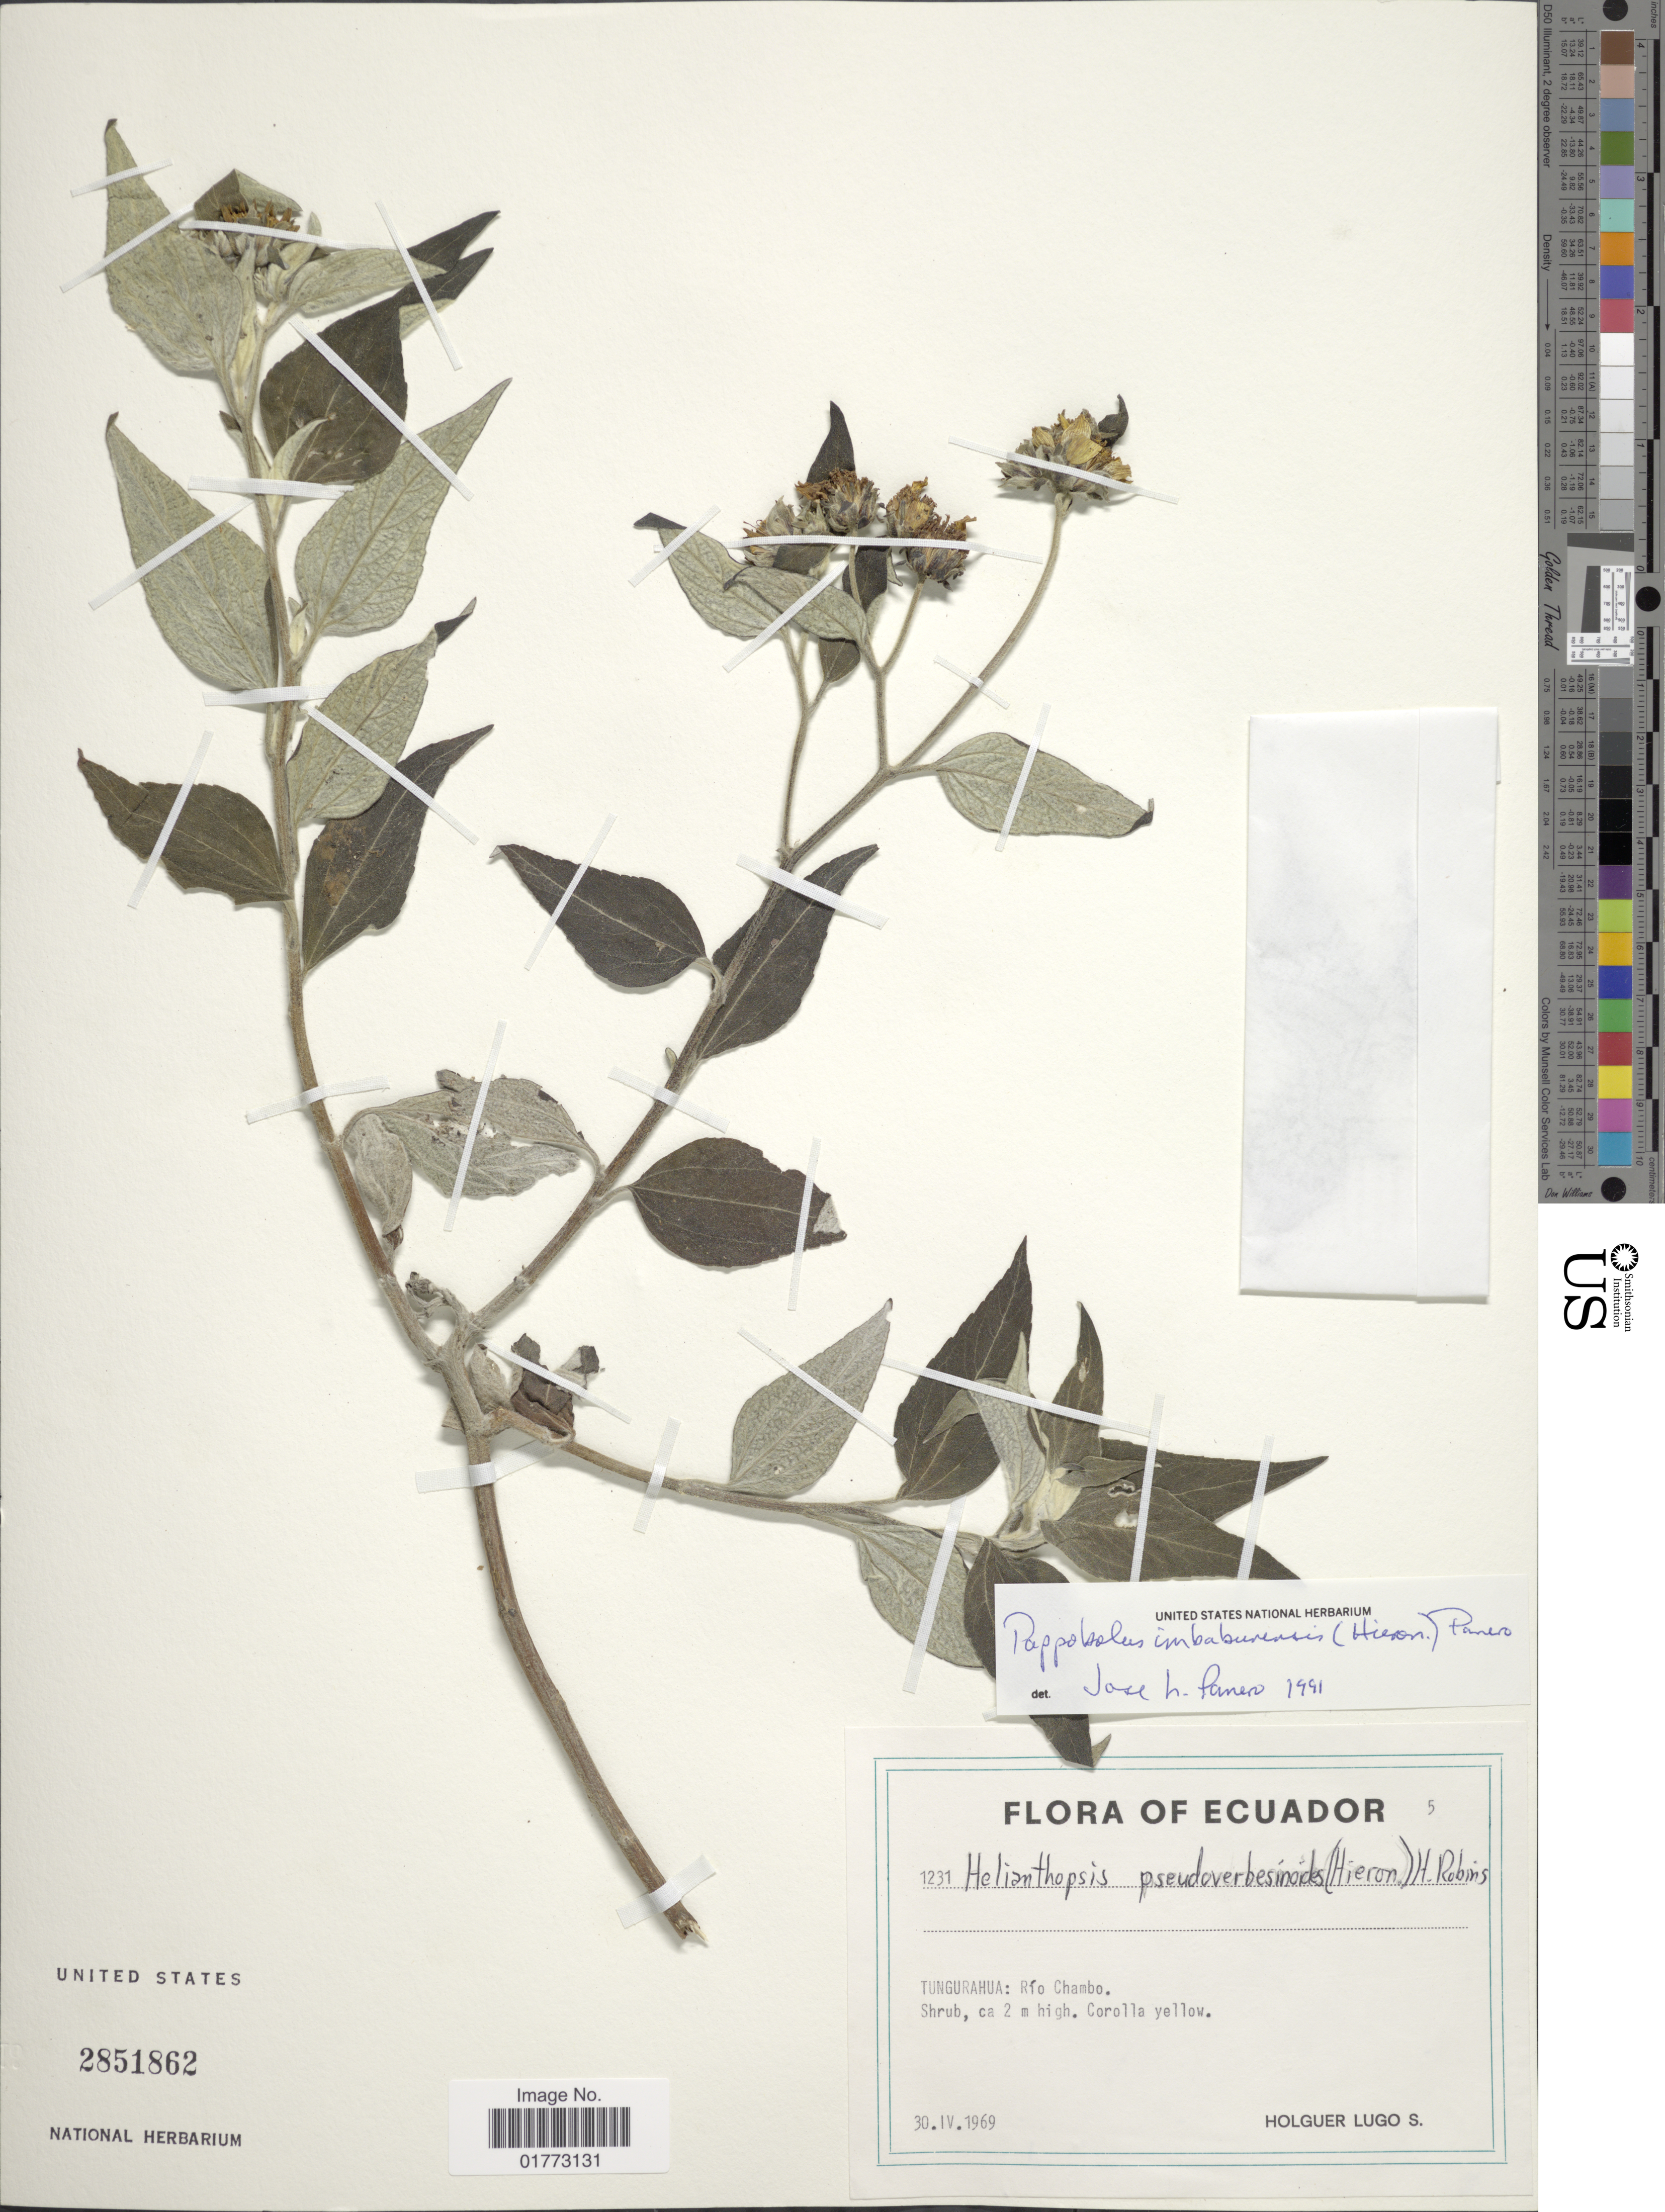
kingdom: Plantae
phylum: Tracheophyta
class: Magnoliopsida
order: Asterales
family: Asteraceae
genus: Pappobolus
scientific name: Pappobolus imbaburensis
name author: (Hieron.) Panero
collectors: H. Lugo S.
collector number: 1131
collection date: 1969-04-30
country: Ecuador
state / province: Tungurahua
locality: Rio Chambo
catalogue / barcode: US 2851862